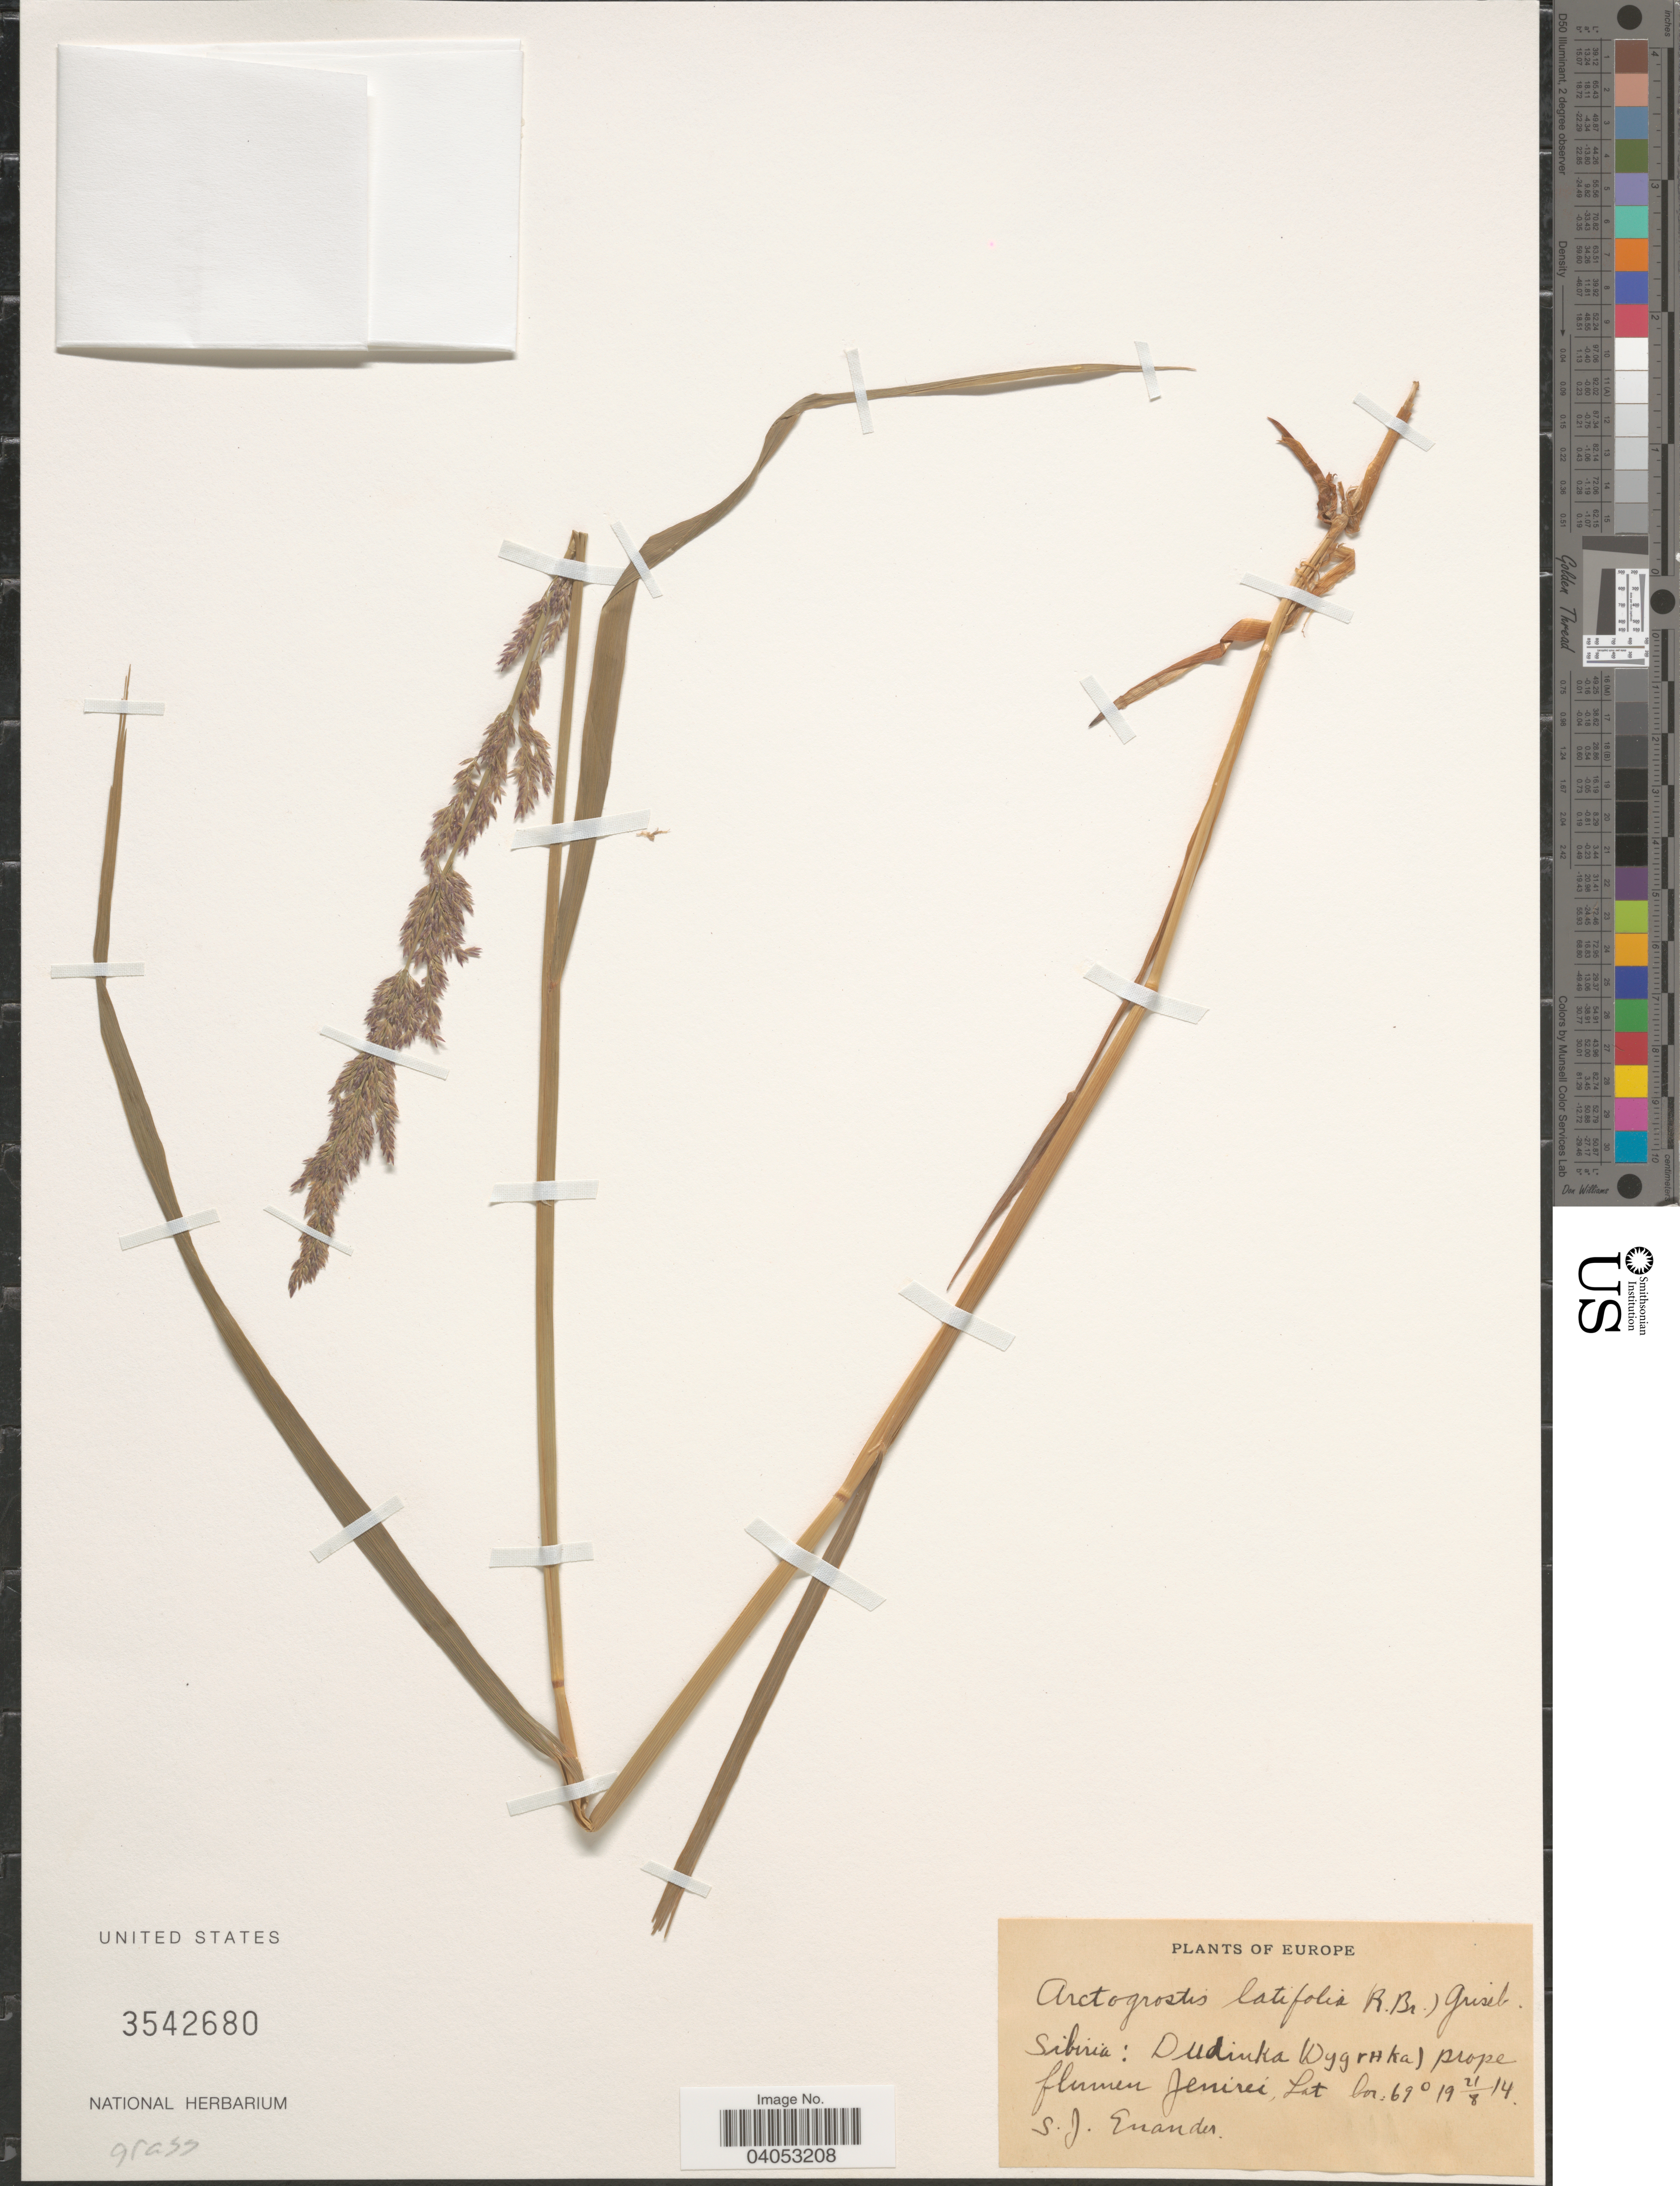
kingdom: Plantae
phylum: Tracheophyta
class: Liliopsida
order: Poales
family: Poaceae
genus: Arctagrostis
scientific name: Arctagrostis latifolia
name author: (R. Br.) Griseb.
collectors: S. Ereander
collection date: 1914-08-21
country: Russian Federation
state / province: Krasnoyarsk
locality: Europe. Sibiria: Dudinka (Dygrhka) prope flumen Jenirei.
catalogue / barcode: US 3542680